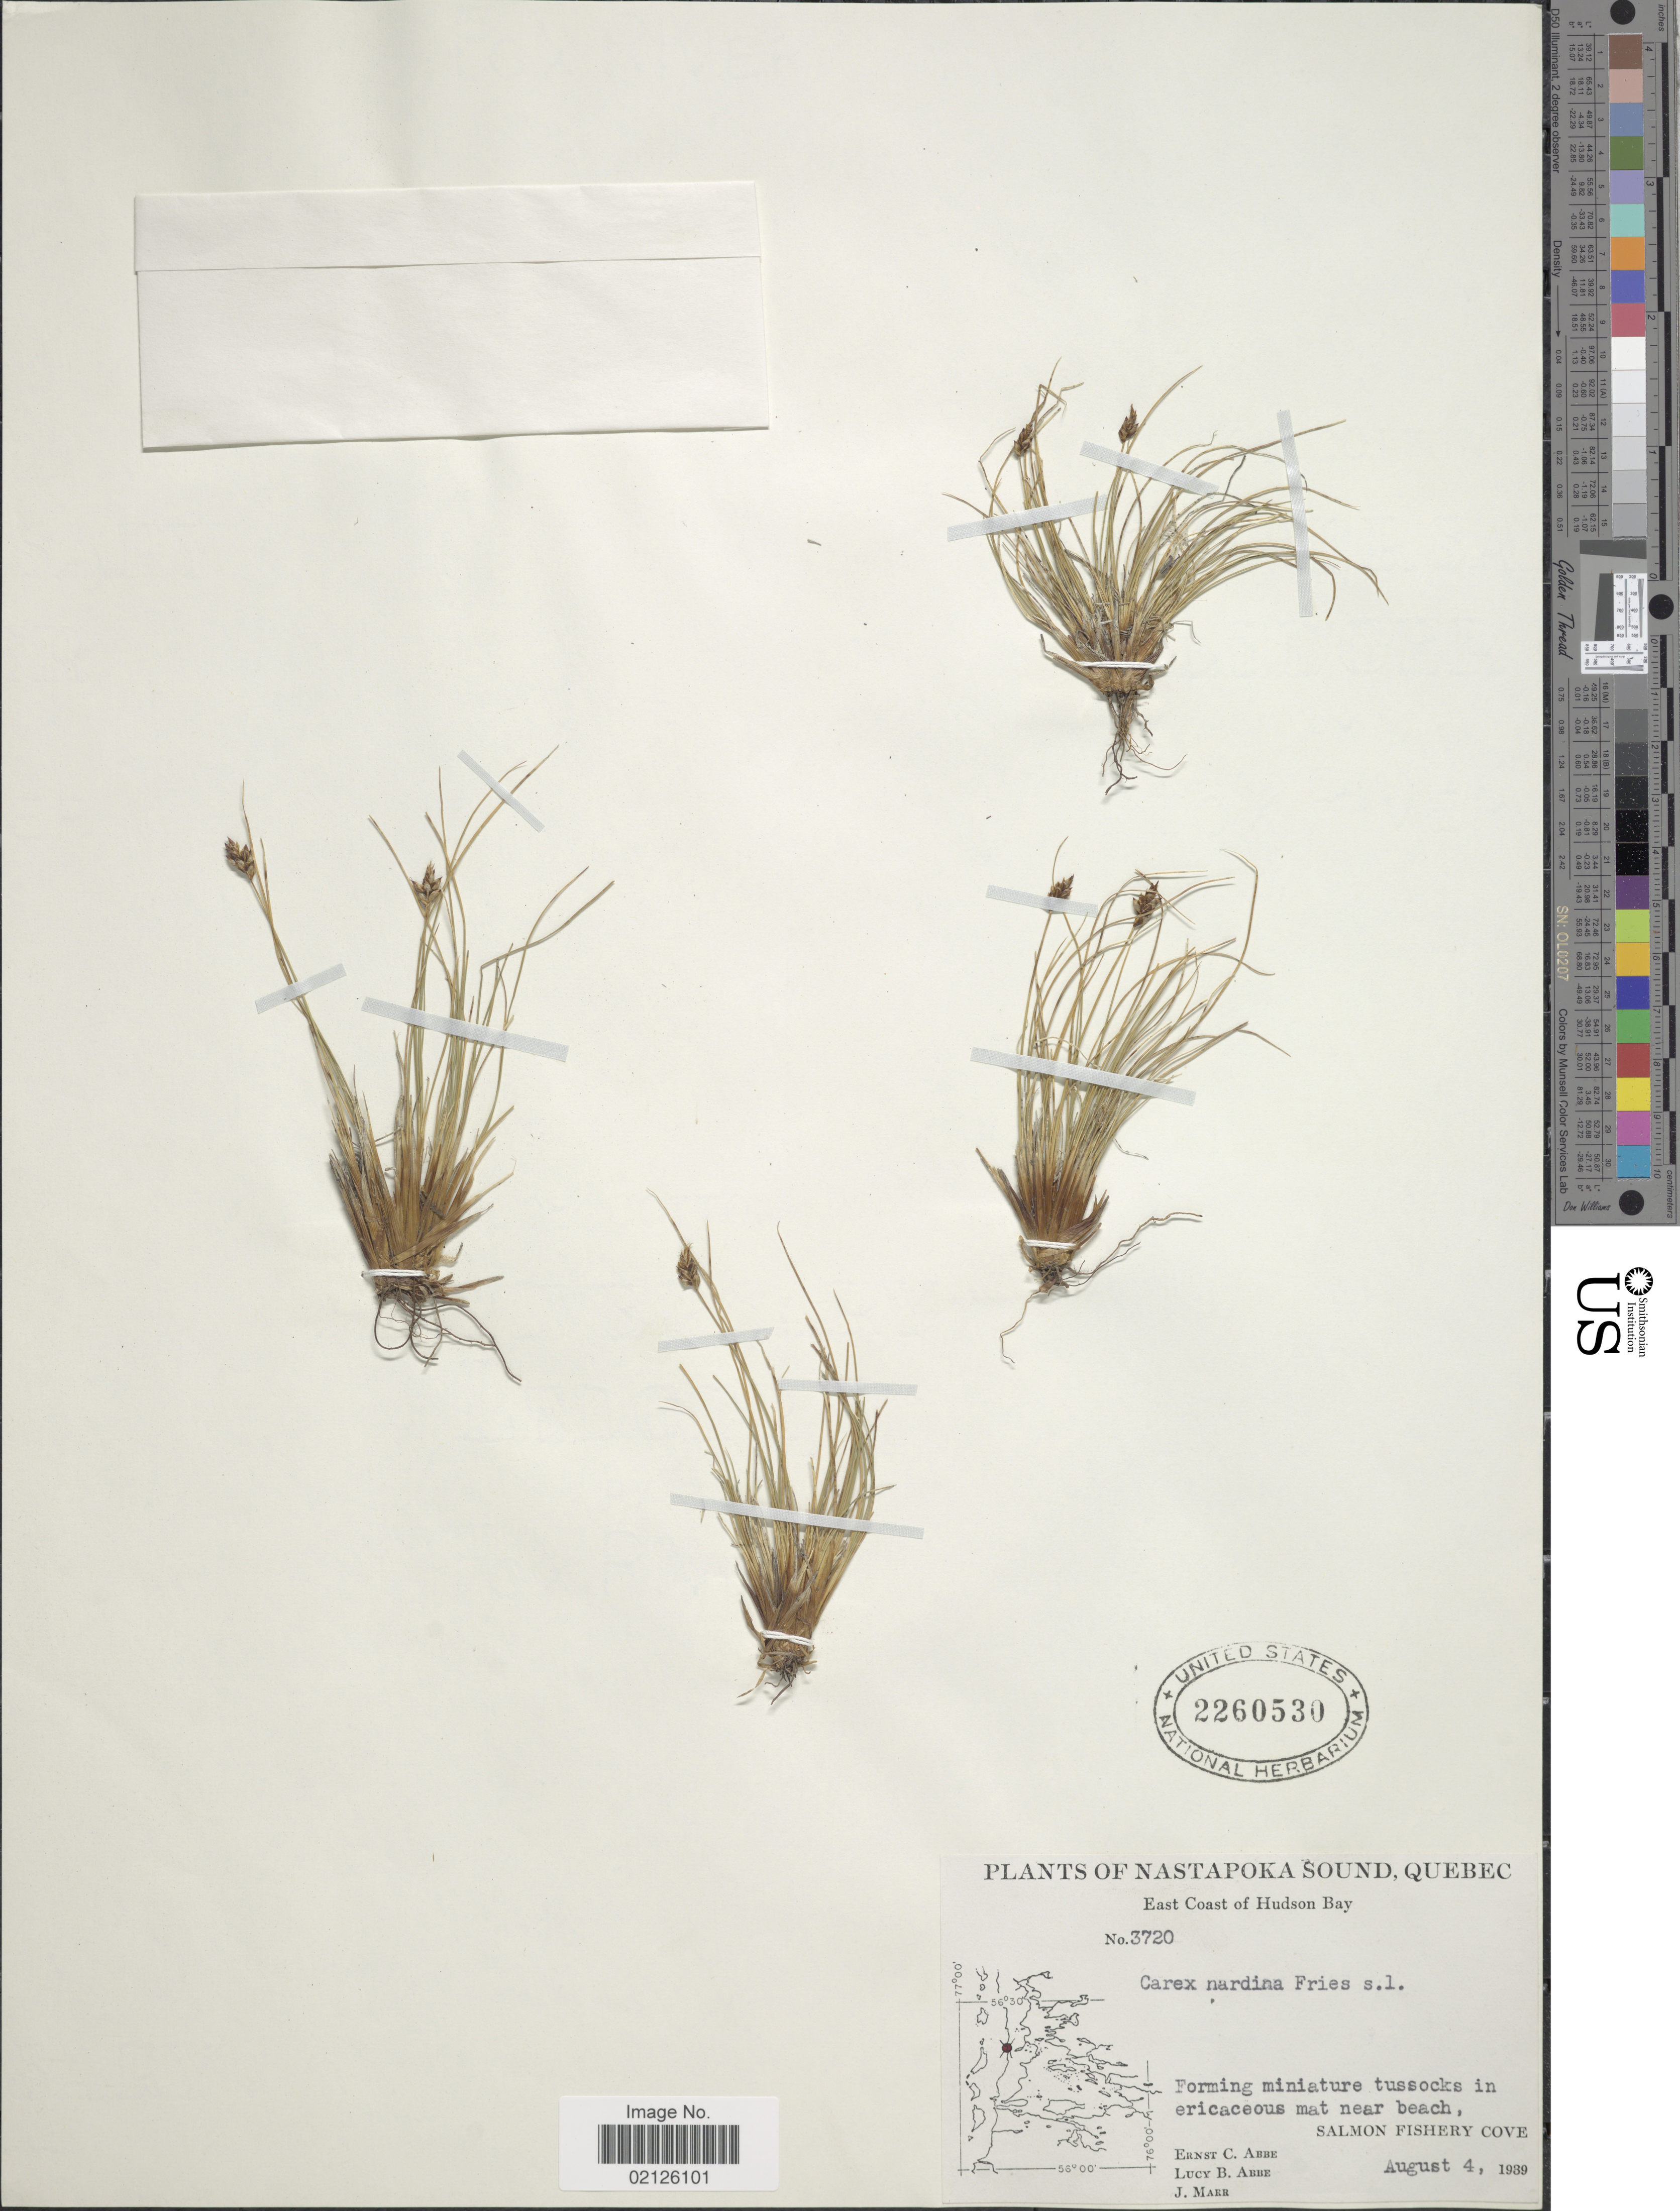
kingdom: Plantae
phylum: Tracheophyta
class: Liliopsida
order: Poales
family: Cyperaceae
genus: Carex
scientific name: Carex nardina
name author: (Hornem.) Fr.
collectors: E. C. Abbe, L. B. Abbe & J. Marr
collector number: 3720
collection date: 1939-08-04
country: Canada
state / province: Quebec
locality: Nastapoka Sound, near beach, Salmon Fishery Cove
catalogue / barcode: US 2260530